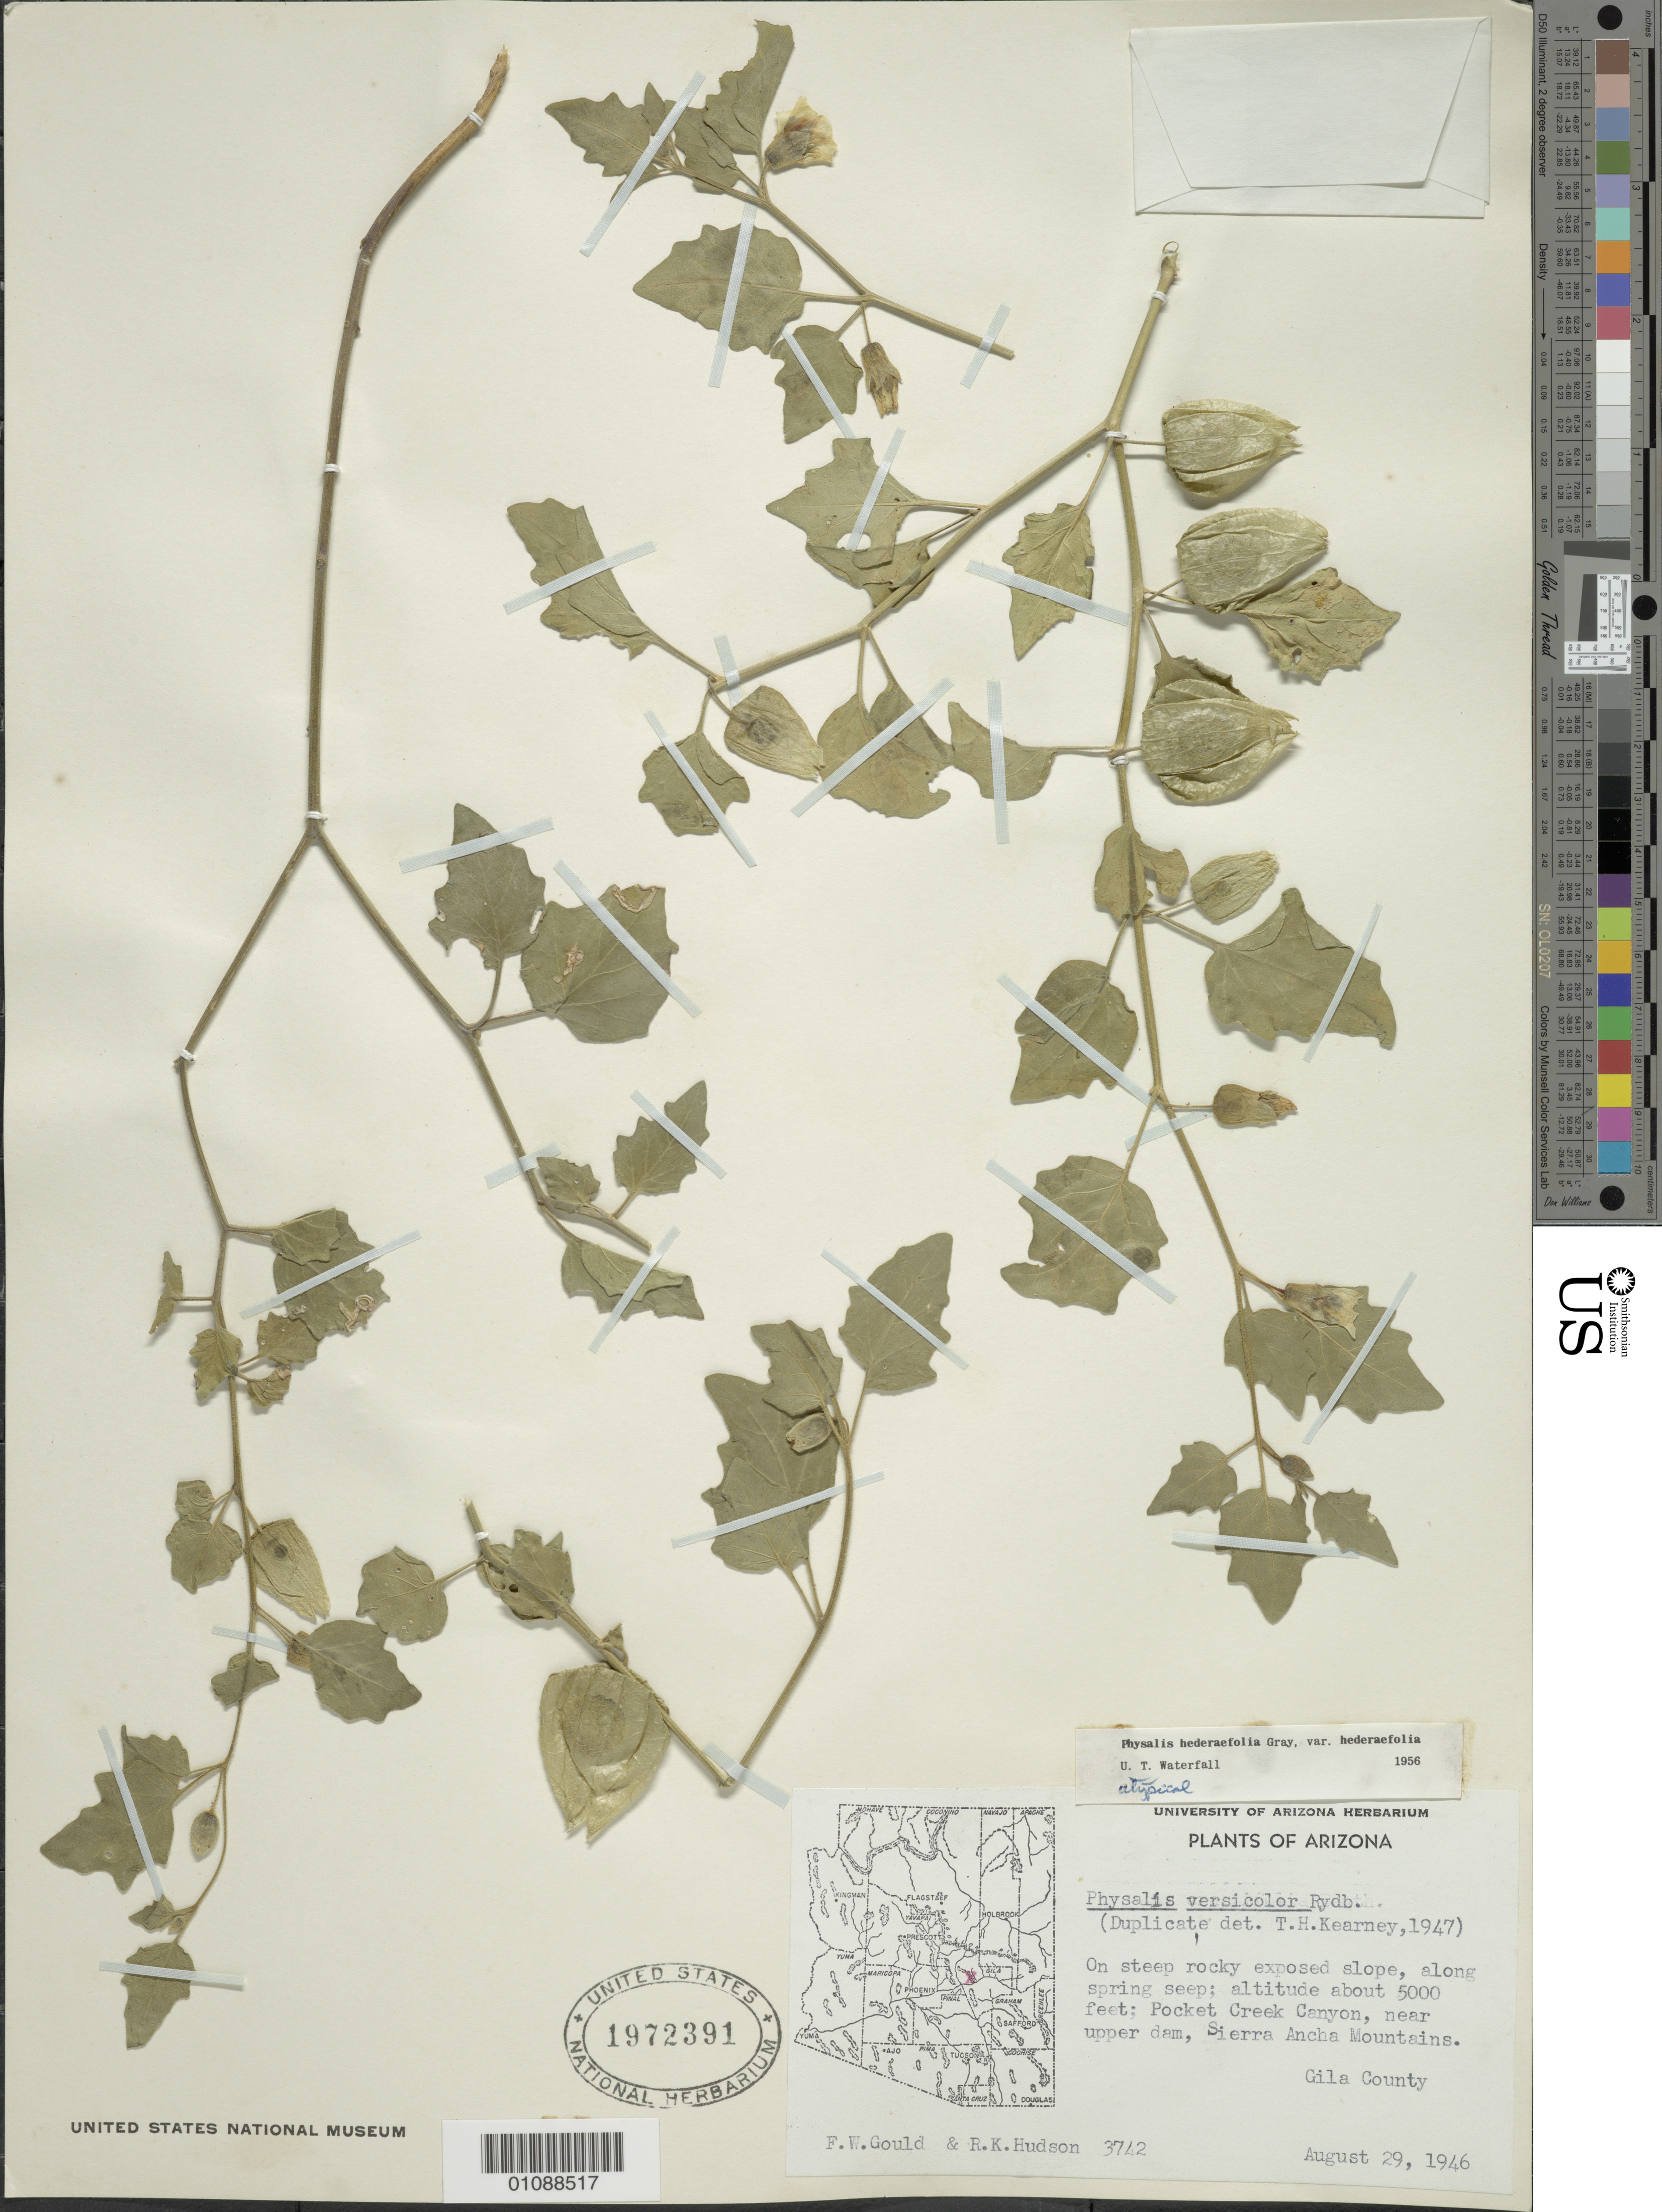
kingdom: Plantae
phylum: Tracheophyta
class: Magnoliopsida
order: Solanales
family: Solanaceae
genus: Physalis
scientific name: Physalis hederifolia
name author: A. Gray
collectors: F. W. Gould & R. K. Hudson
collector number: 3742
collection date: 1946-08-29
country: United States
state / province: Arizona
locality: Pocket Creek Canyon, near upper dam, Sierra Ancha Mountains. Gila County.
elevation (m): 1524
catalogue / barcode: US 1972391